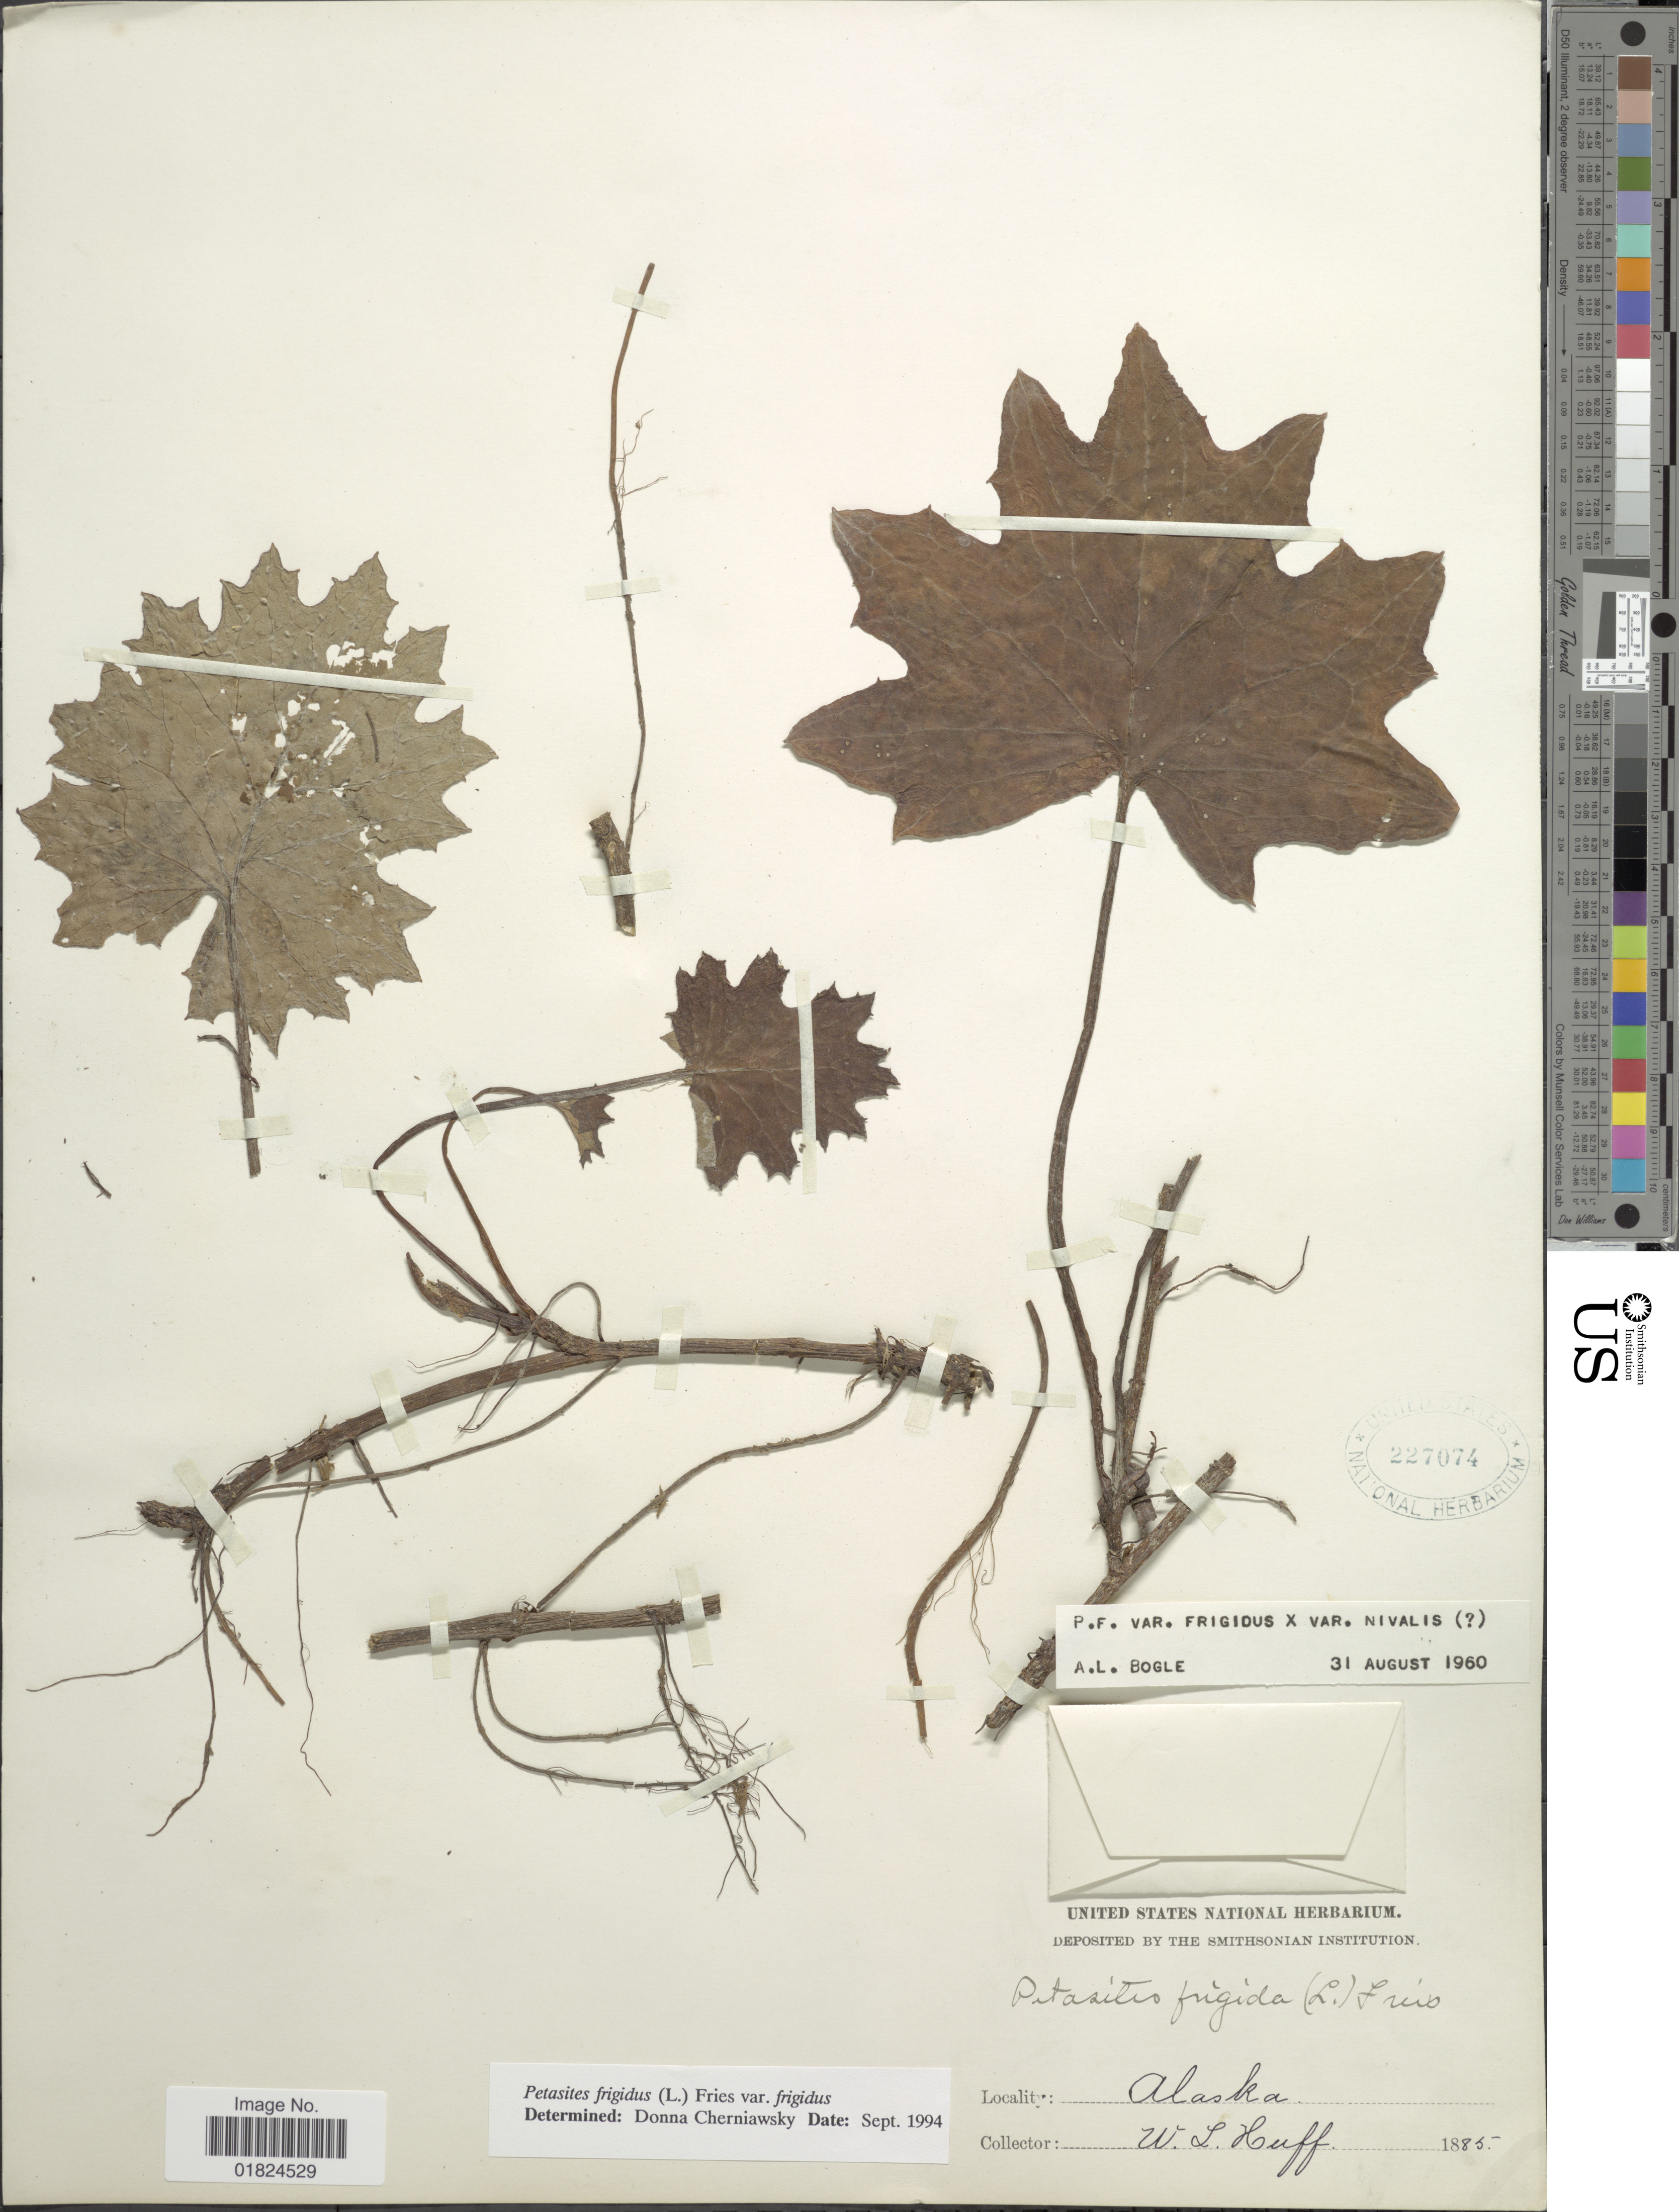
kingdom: Plantae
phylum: Tracheophyta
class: Magnoliopsida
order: Asterales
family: Asteraceae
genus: Petasites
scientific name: Petasites frigidus var. frigidus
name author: (L.) Fr.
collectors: W. Huff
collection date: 1885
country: United States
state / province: Alaska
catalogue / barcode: US 227074